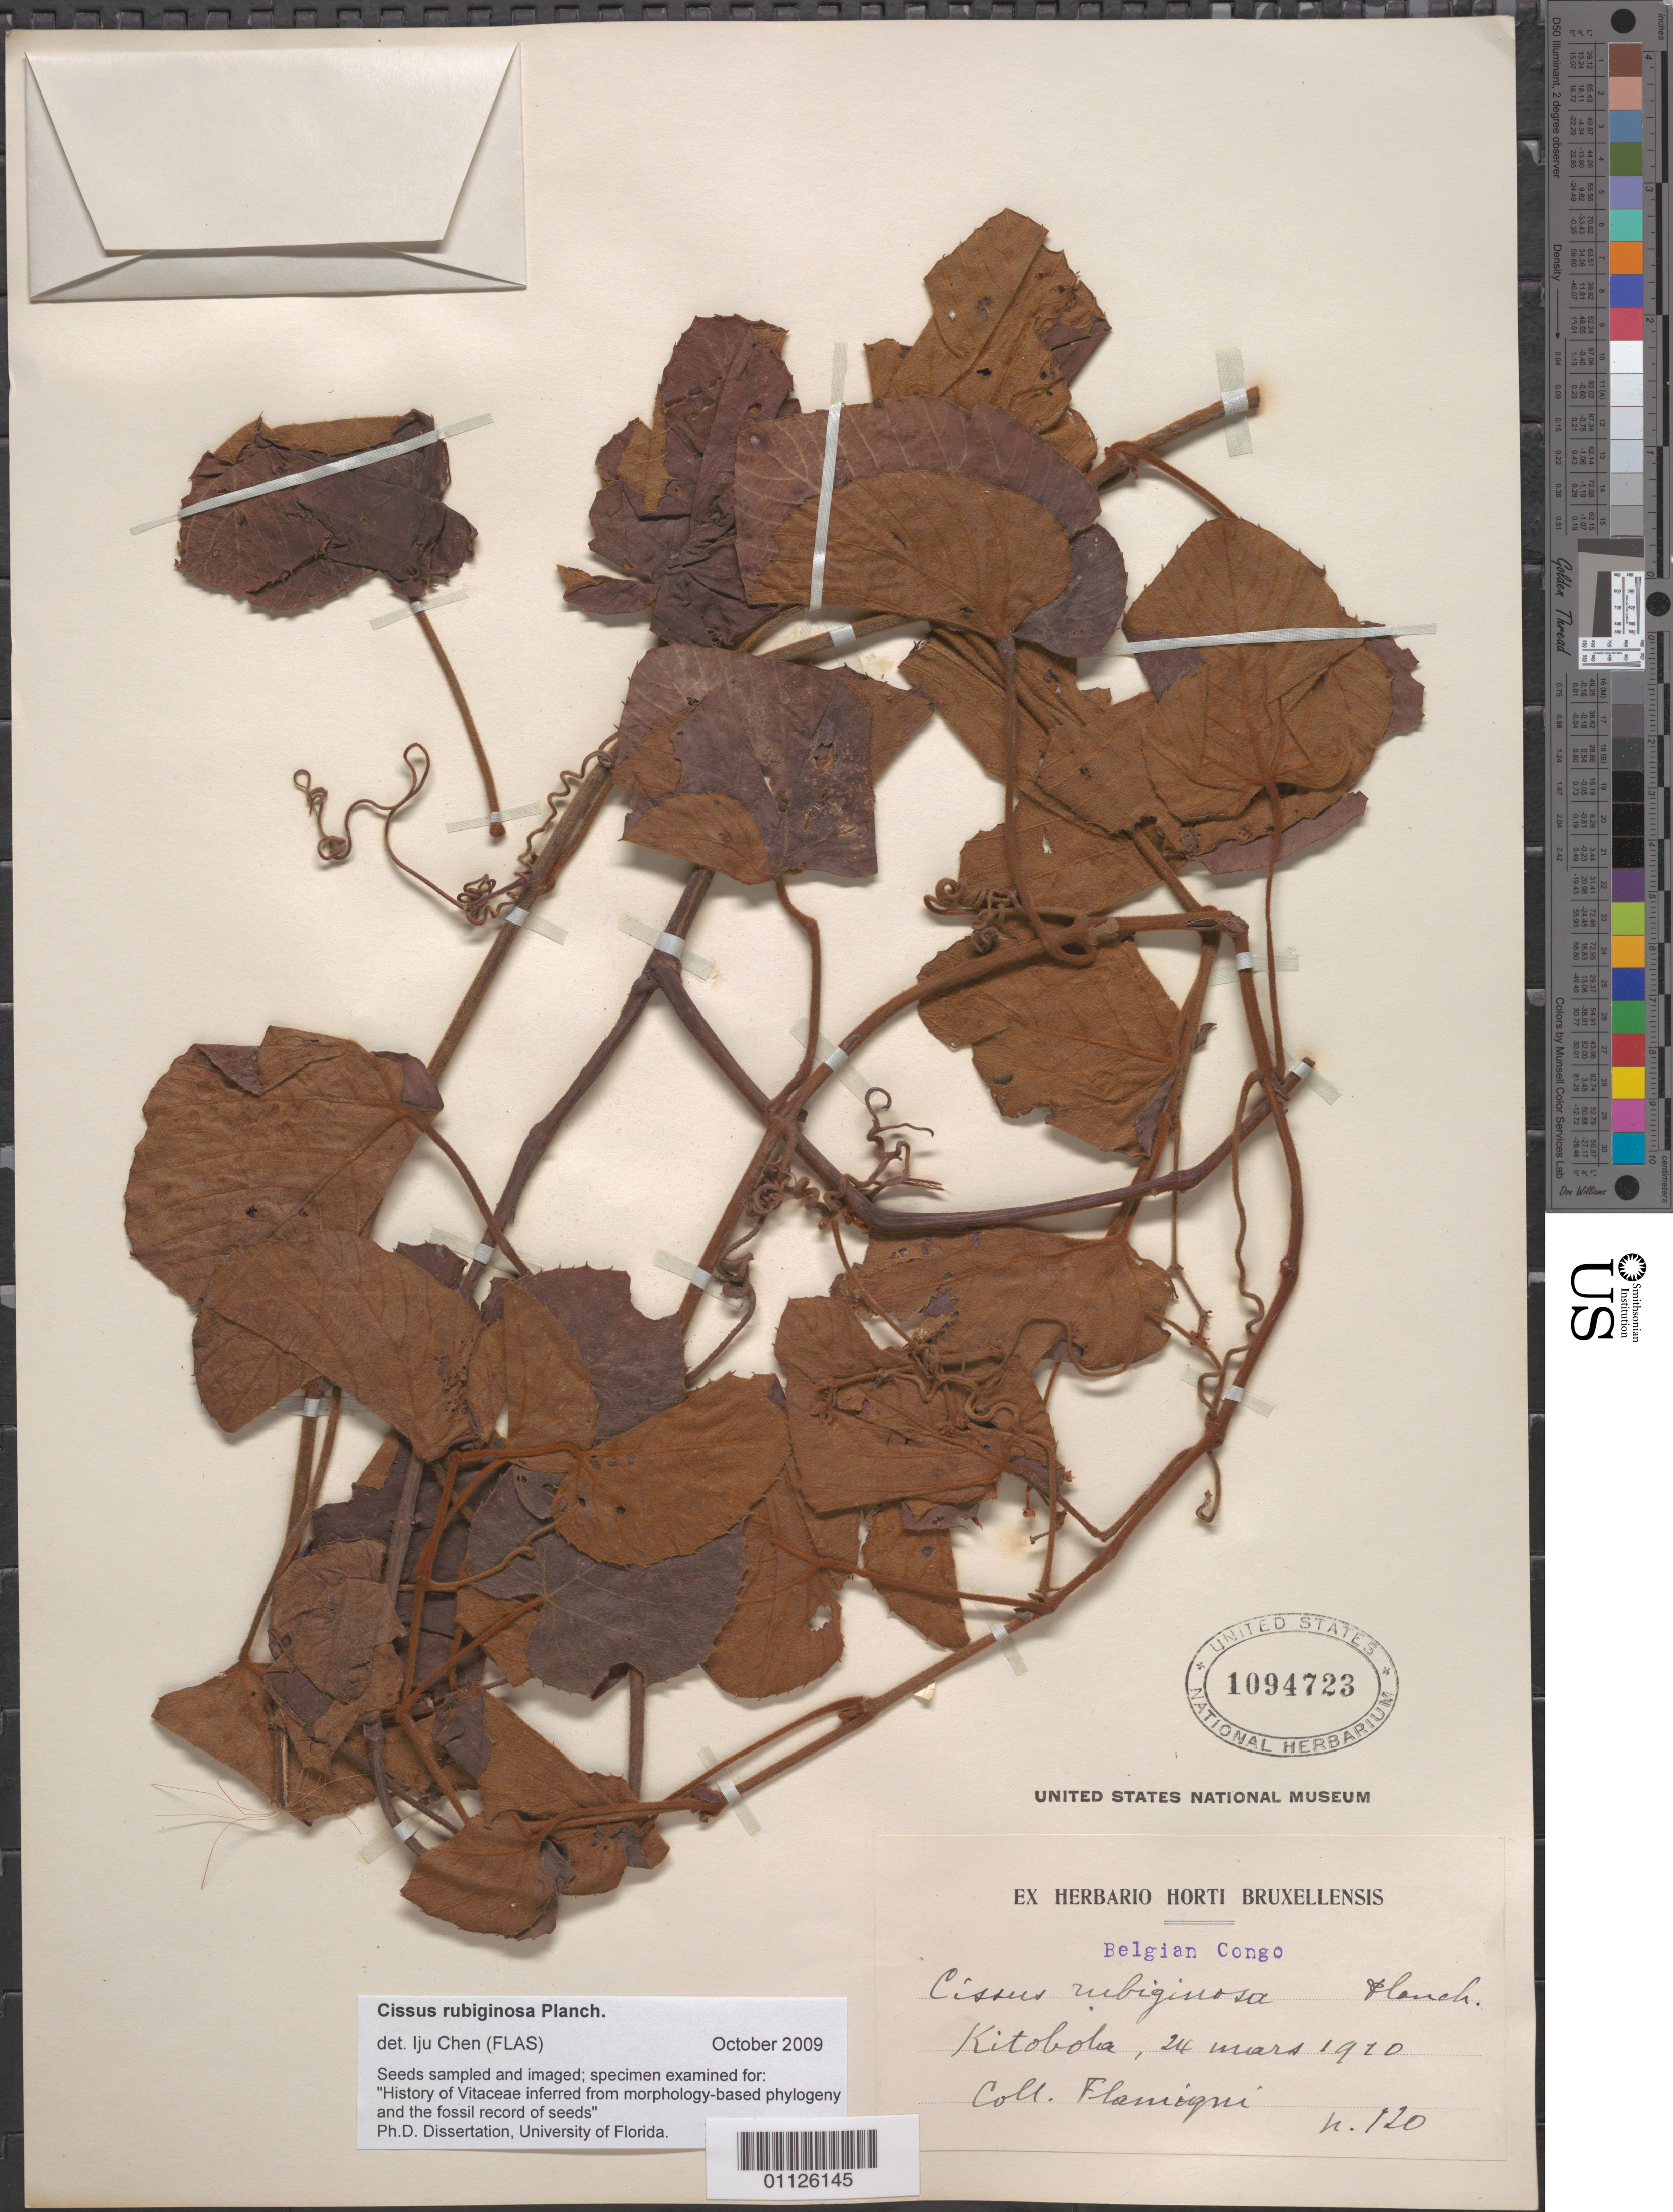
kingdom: Plantae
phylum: Tracheophyta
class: Magnoliopsida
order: Vitales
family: Vitaceae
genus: Cissus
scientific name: Cissus rubiginosa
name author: (Welw. & Baker) Planch.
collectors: -. Flamiqni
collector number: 120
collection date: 1910-03-24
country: Congo, Democratic Republic of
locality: Kitobolo.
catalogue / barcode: US 1094723